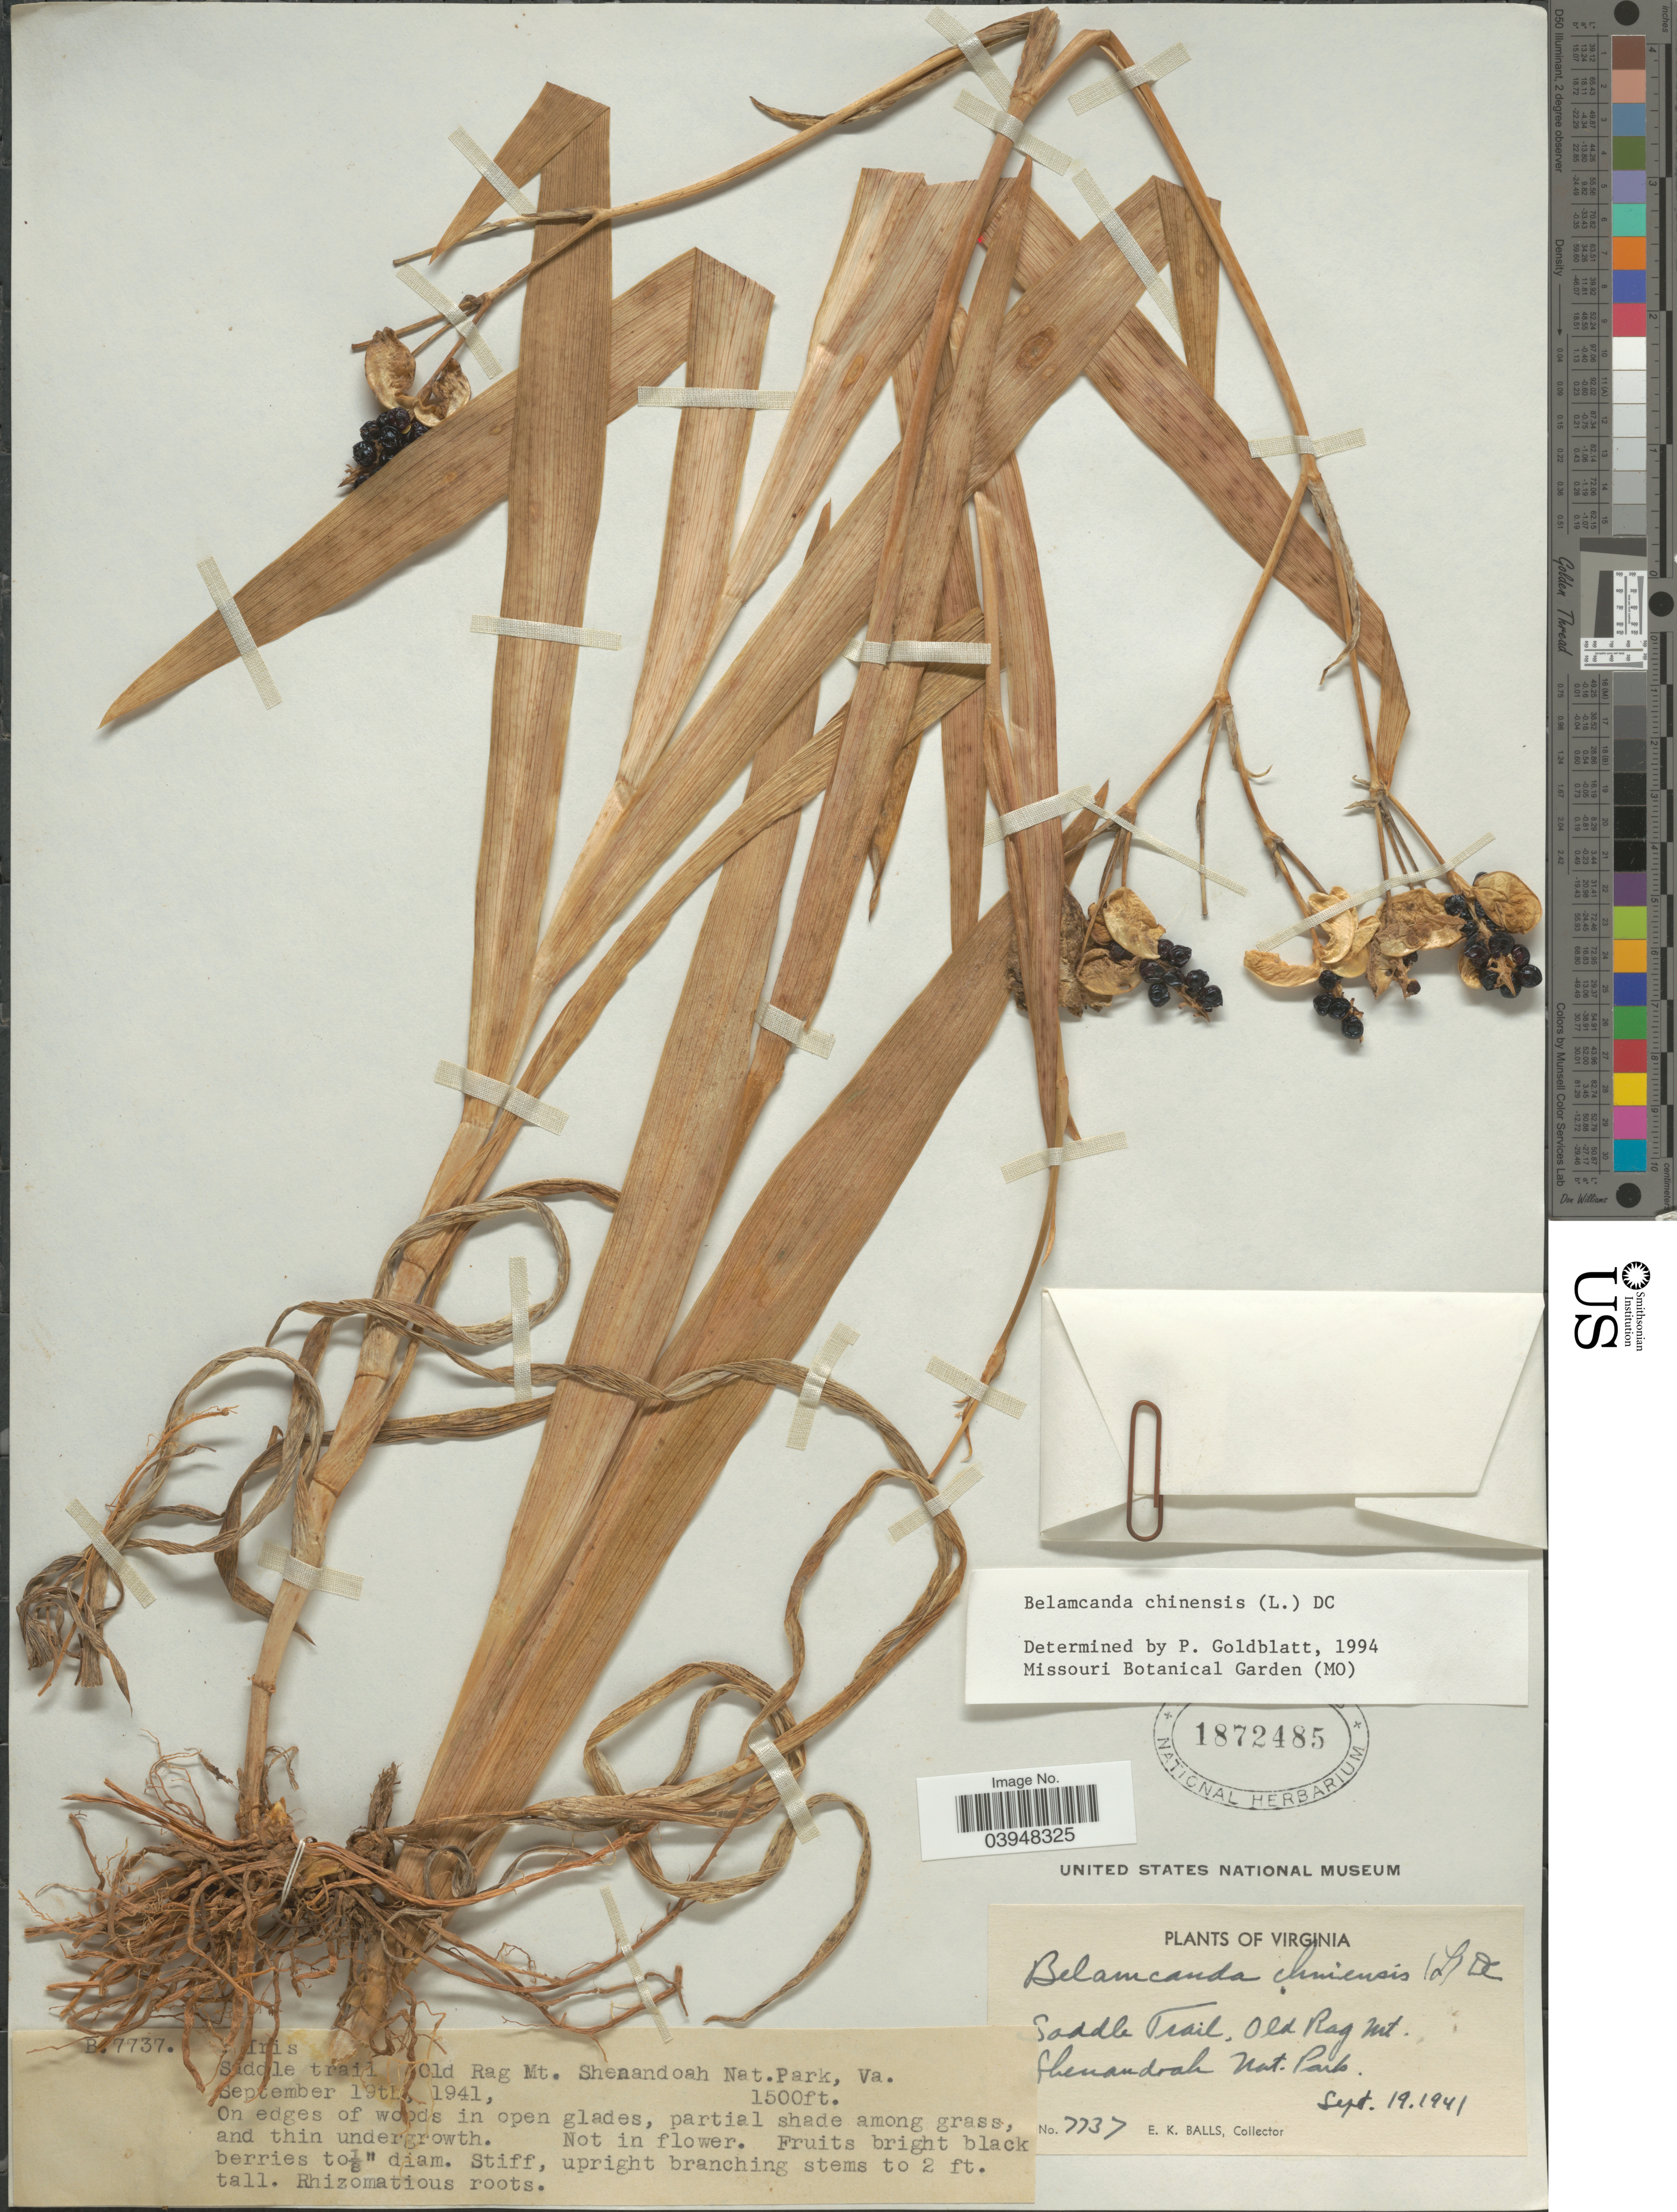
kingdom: Plantae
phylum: Tracheophyta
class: Liliopsida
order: Asparagales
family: Iridaceae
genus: Iris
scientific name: Iris domestica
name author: (L.) Goldblatt & Mabb.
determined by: Strong, Mark T., (BOT), Smithsonian Institution - National Museum of Natural History (UNITED STATES)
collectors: E. K. Balls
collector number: B7737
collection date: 1941-09-19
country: United States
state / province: Virginia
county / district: Madison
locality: Saddle Trail, Old Rag Mt. Shenandoah Nat.Park.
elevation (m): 457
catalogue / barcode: US 1872485